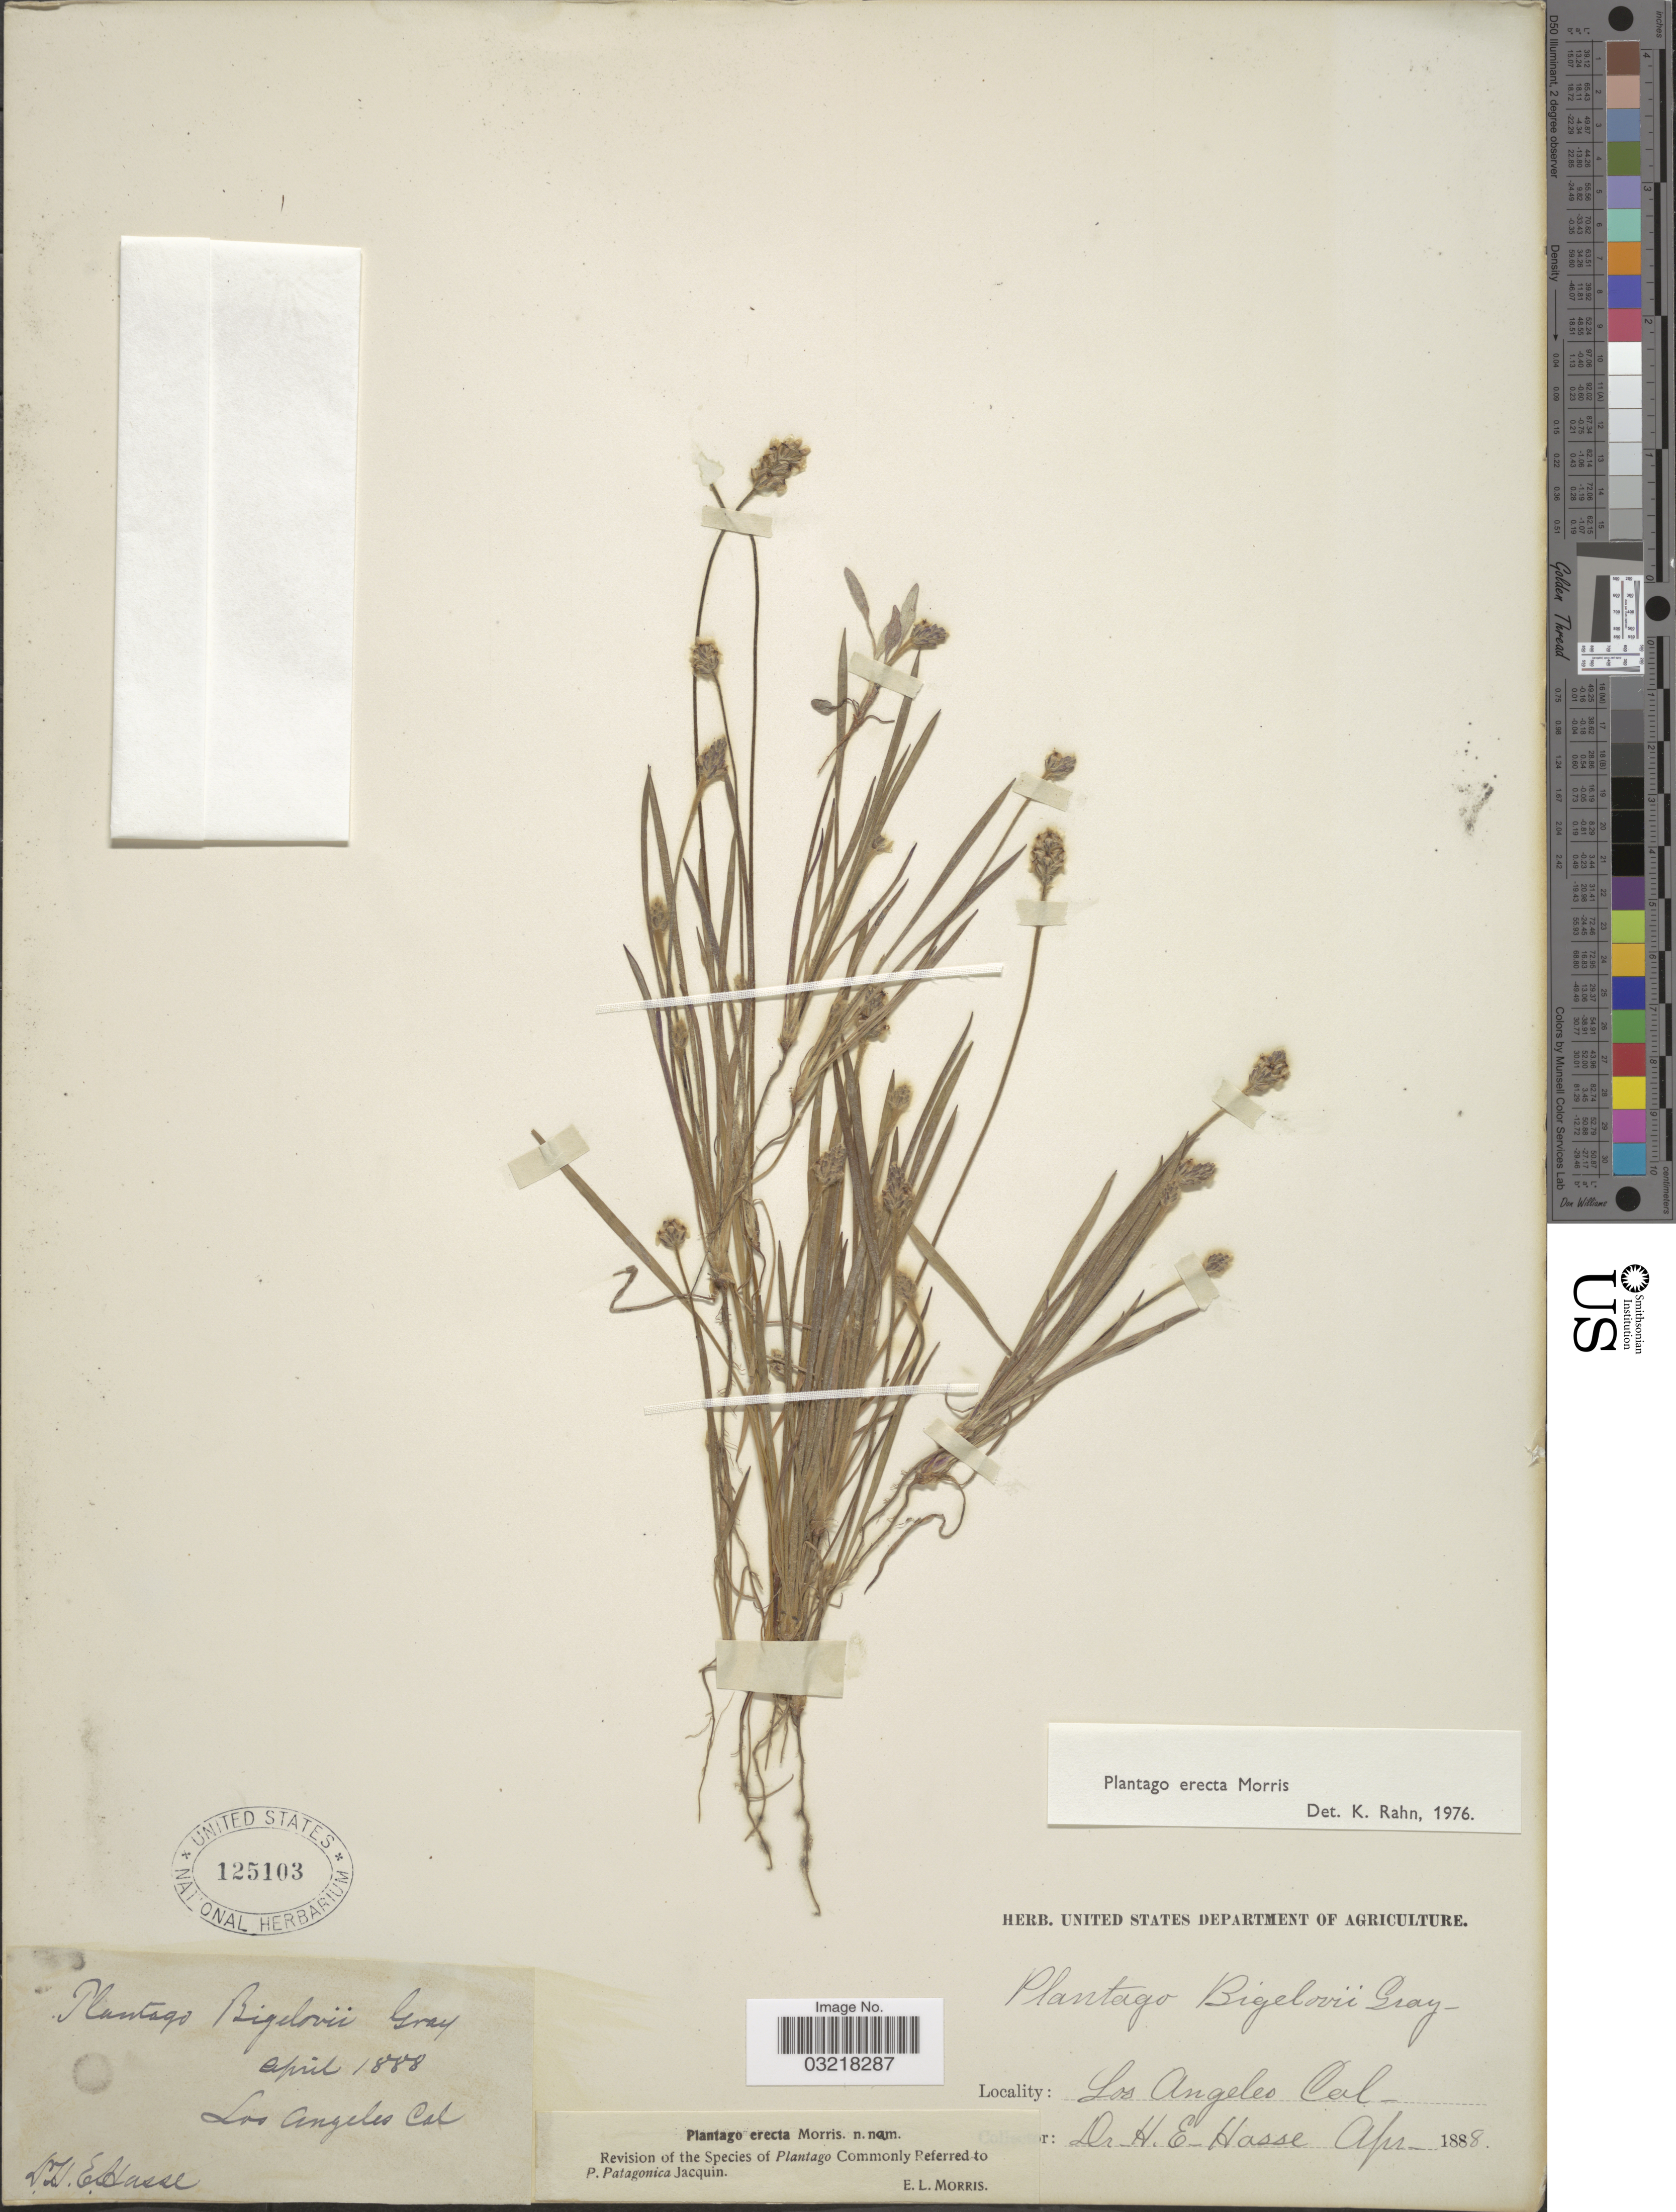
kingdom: Plantae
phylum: Tracheophyta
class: Magnoliopsida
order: Lamiales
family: Plantaginaceae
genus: Plantago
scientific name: Plantago erecta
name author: Morris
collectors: H. E. Hasse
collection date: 1888-04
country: United States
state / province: California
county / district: Los Angeles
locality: Los Angeles.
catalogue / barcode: US 125103